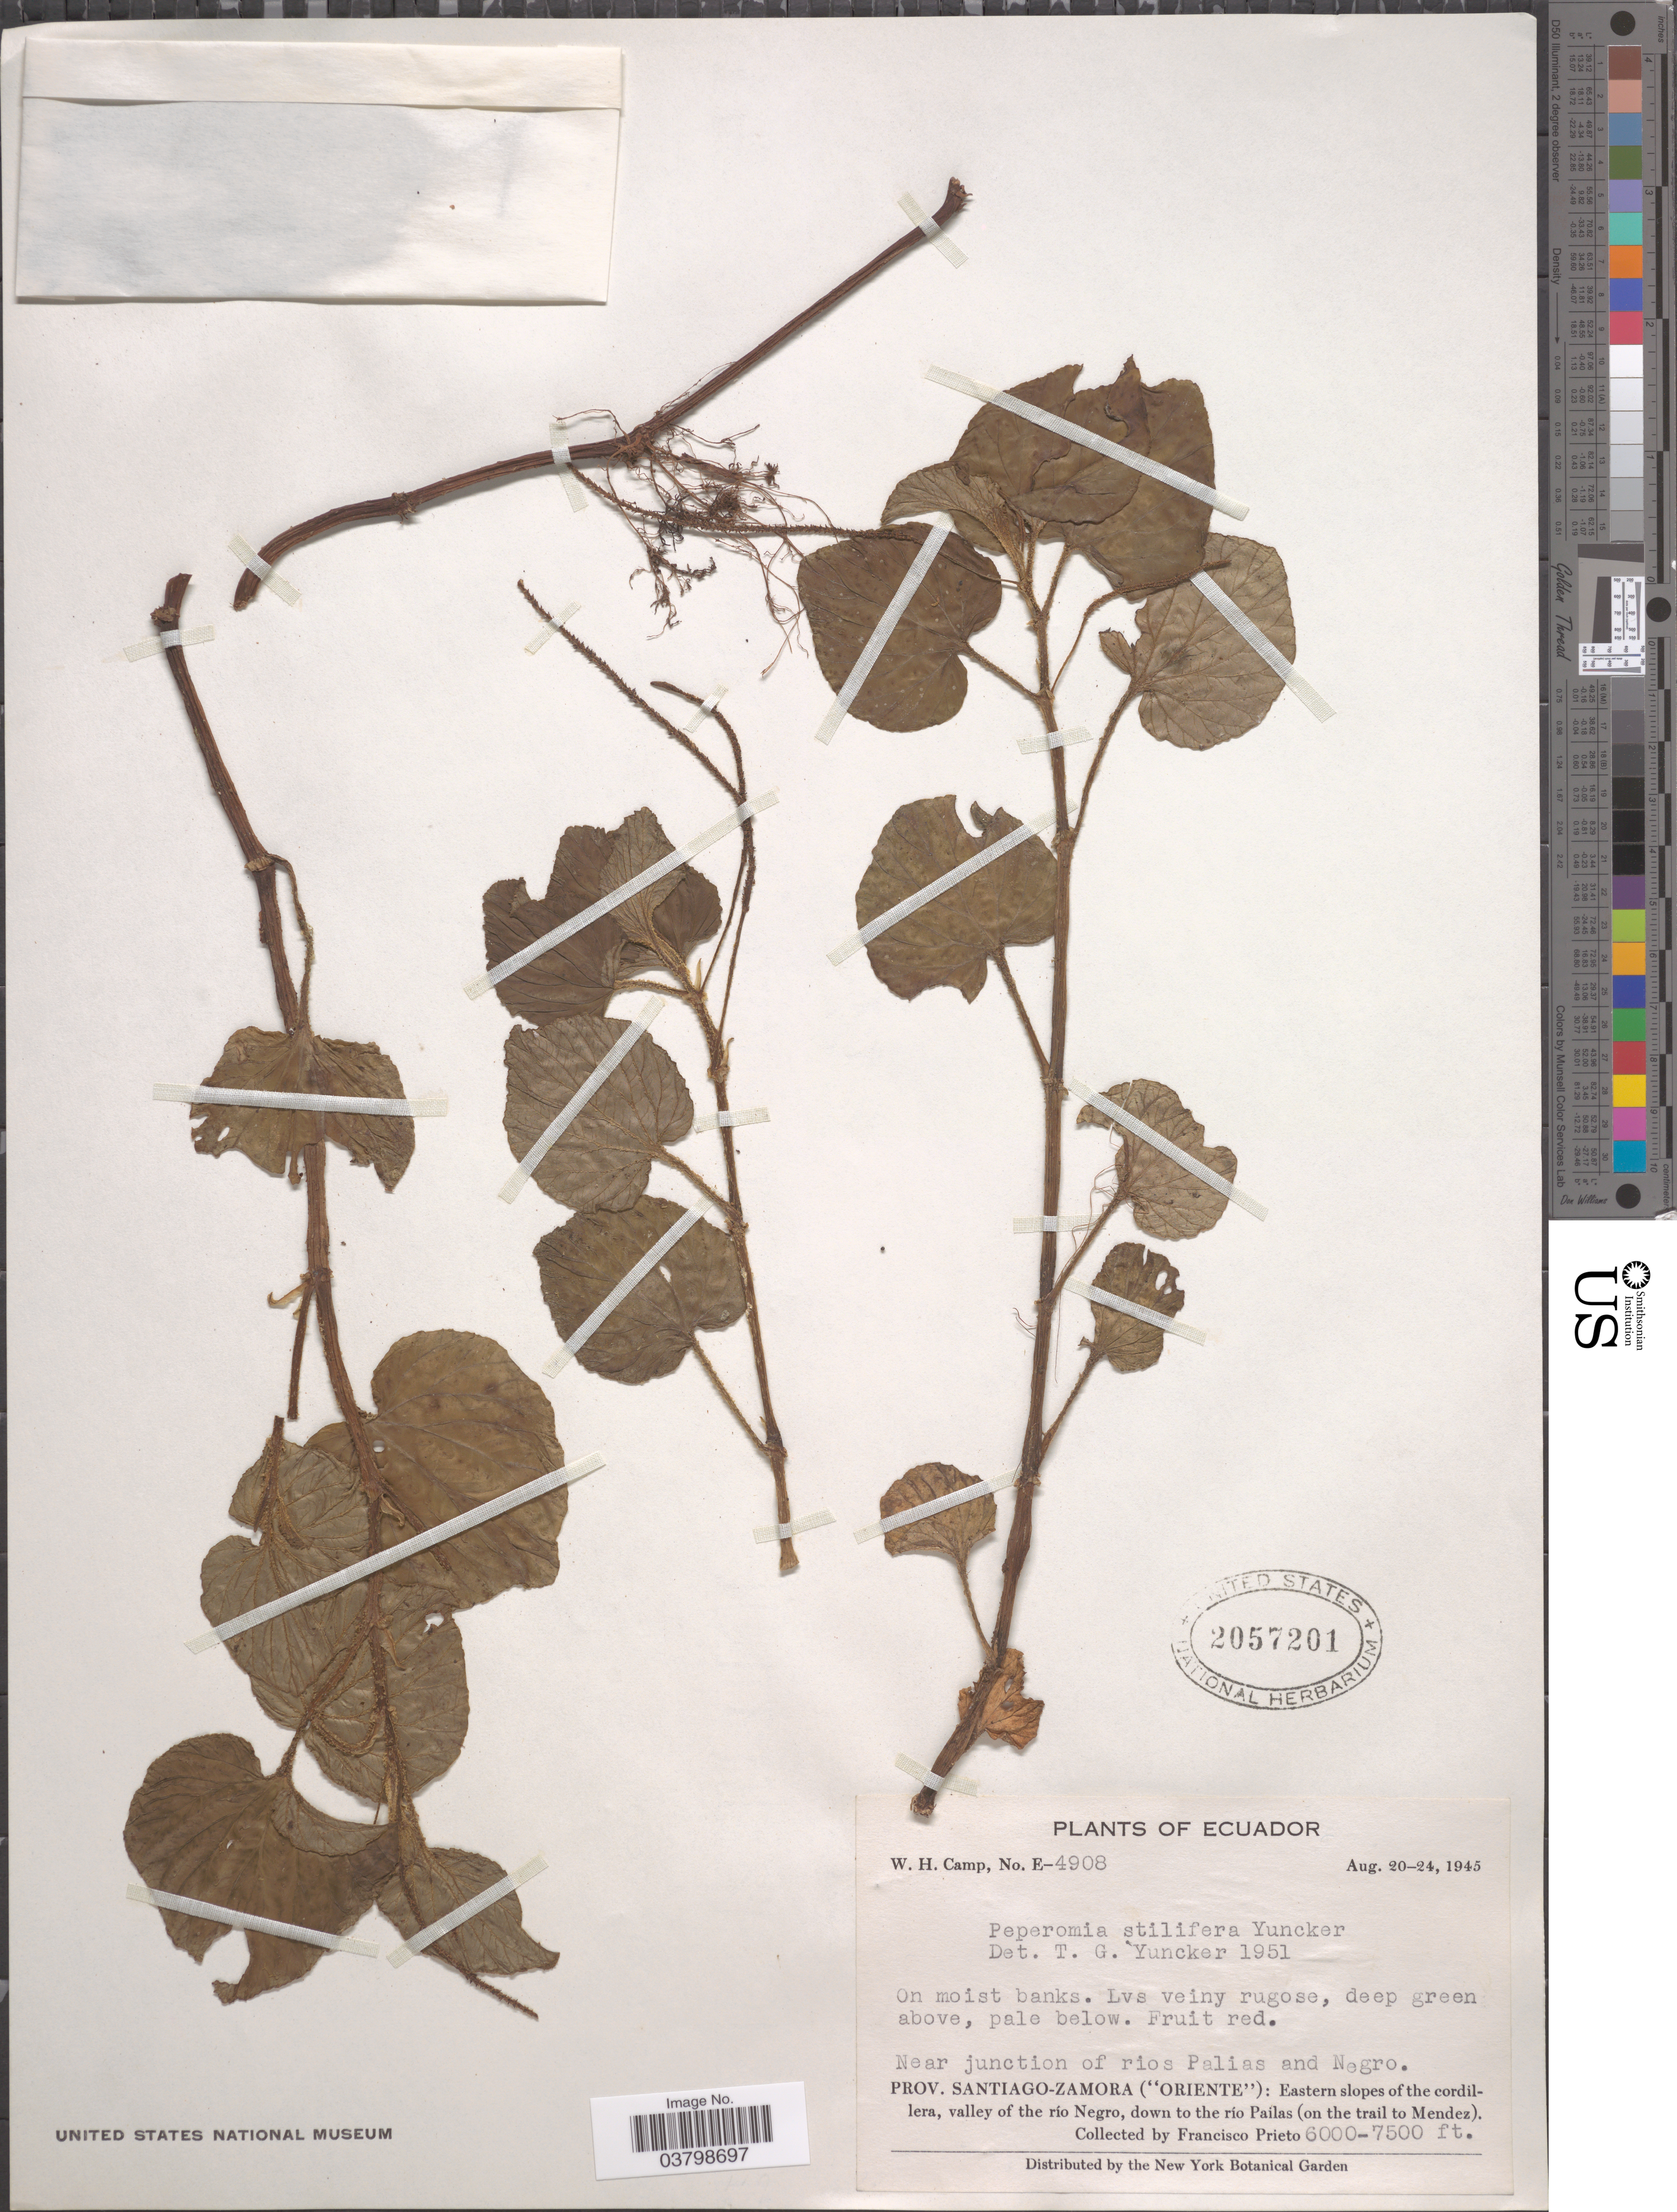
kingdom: Plantae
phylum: Tracheophyta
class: Magnoliopsida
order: Piperales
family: Piperaceae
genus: Peperomia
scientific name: Peperomia stilifera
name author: Yunck.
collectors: F. Prieto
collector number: E-4908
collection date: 1945-08-20/1945-08-24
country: Ecuador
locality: Near junction of rios Palias and Negro. Prov. Santiago-Zamora ('Oriente'): Eastern slopes of the cordillera, valley of the río Negro, down to the río Pailas (on the trail to Mendez).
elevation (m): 1829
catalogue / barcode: US 2057201